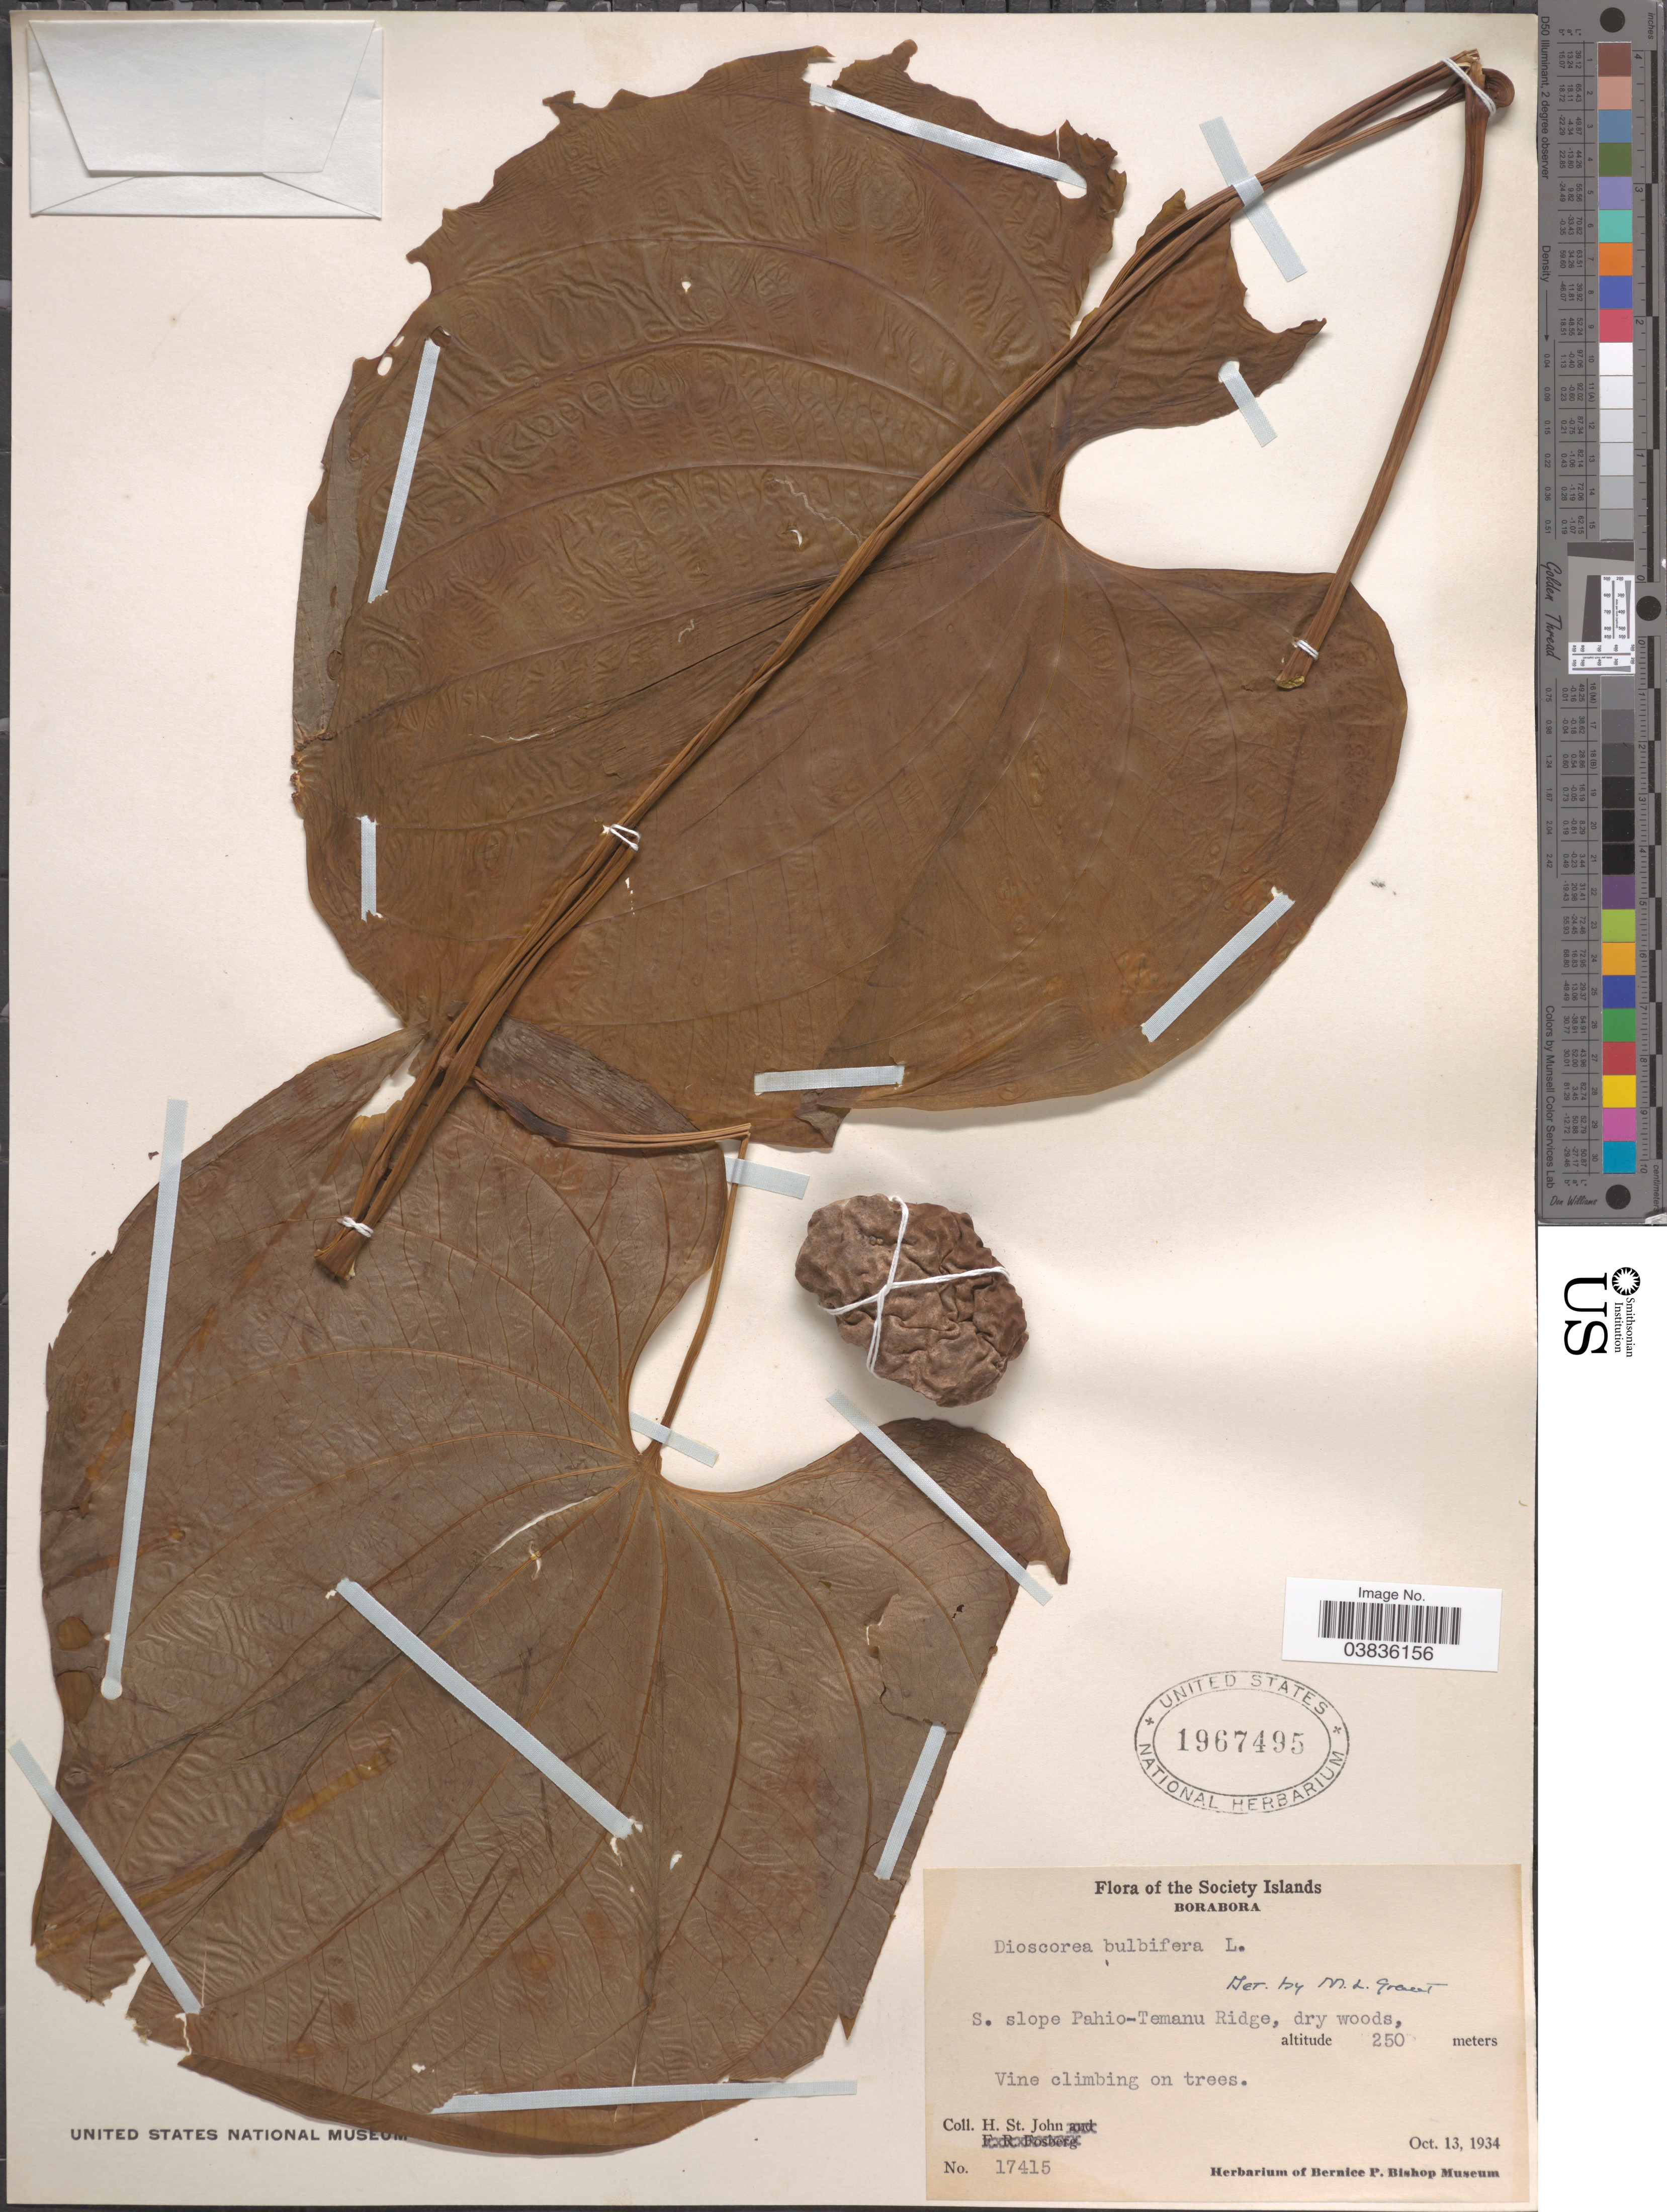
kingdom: Plantae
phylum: Tracheophyta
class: Liliopsida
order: Dioscoreales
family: Dioscoreaceae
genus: Dioscorea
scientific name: Dioscorea bulbifera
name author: L.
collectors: H. St. John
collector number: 17415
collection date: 1934-10-13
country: French Polynesia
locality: The Society Islands. Borabora. S. slope Pahio-Temanu Ridge.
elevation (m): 250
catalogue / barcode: US 1967495